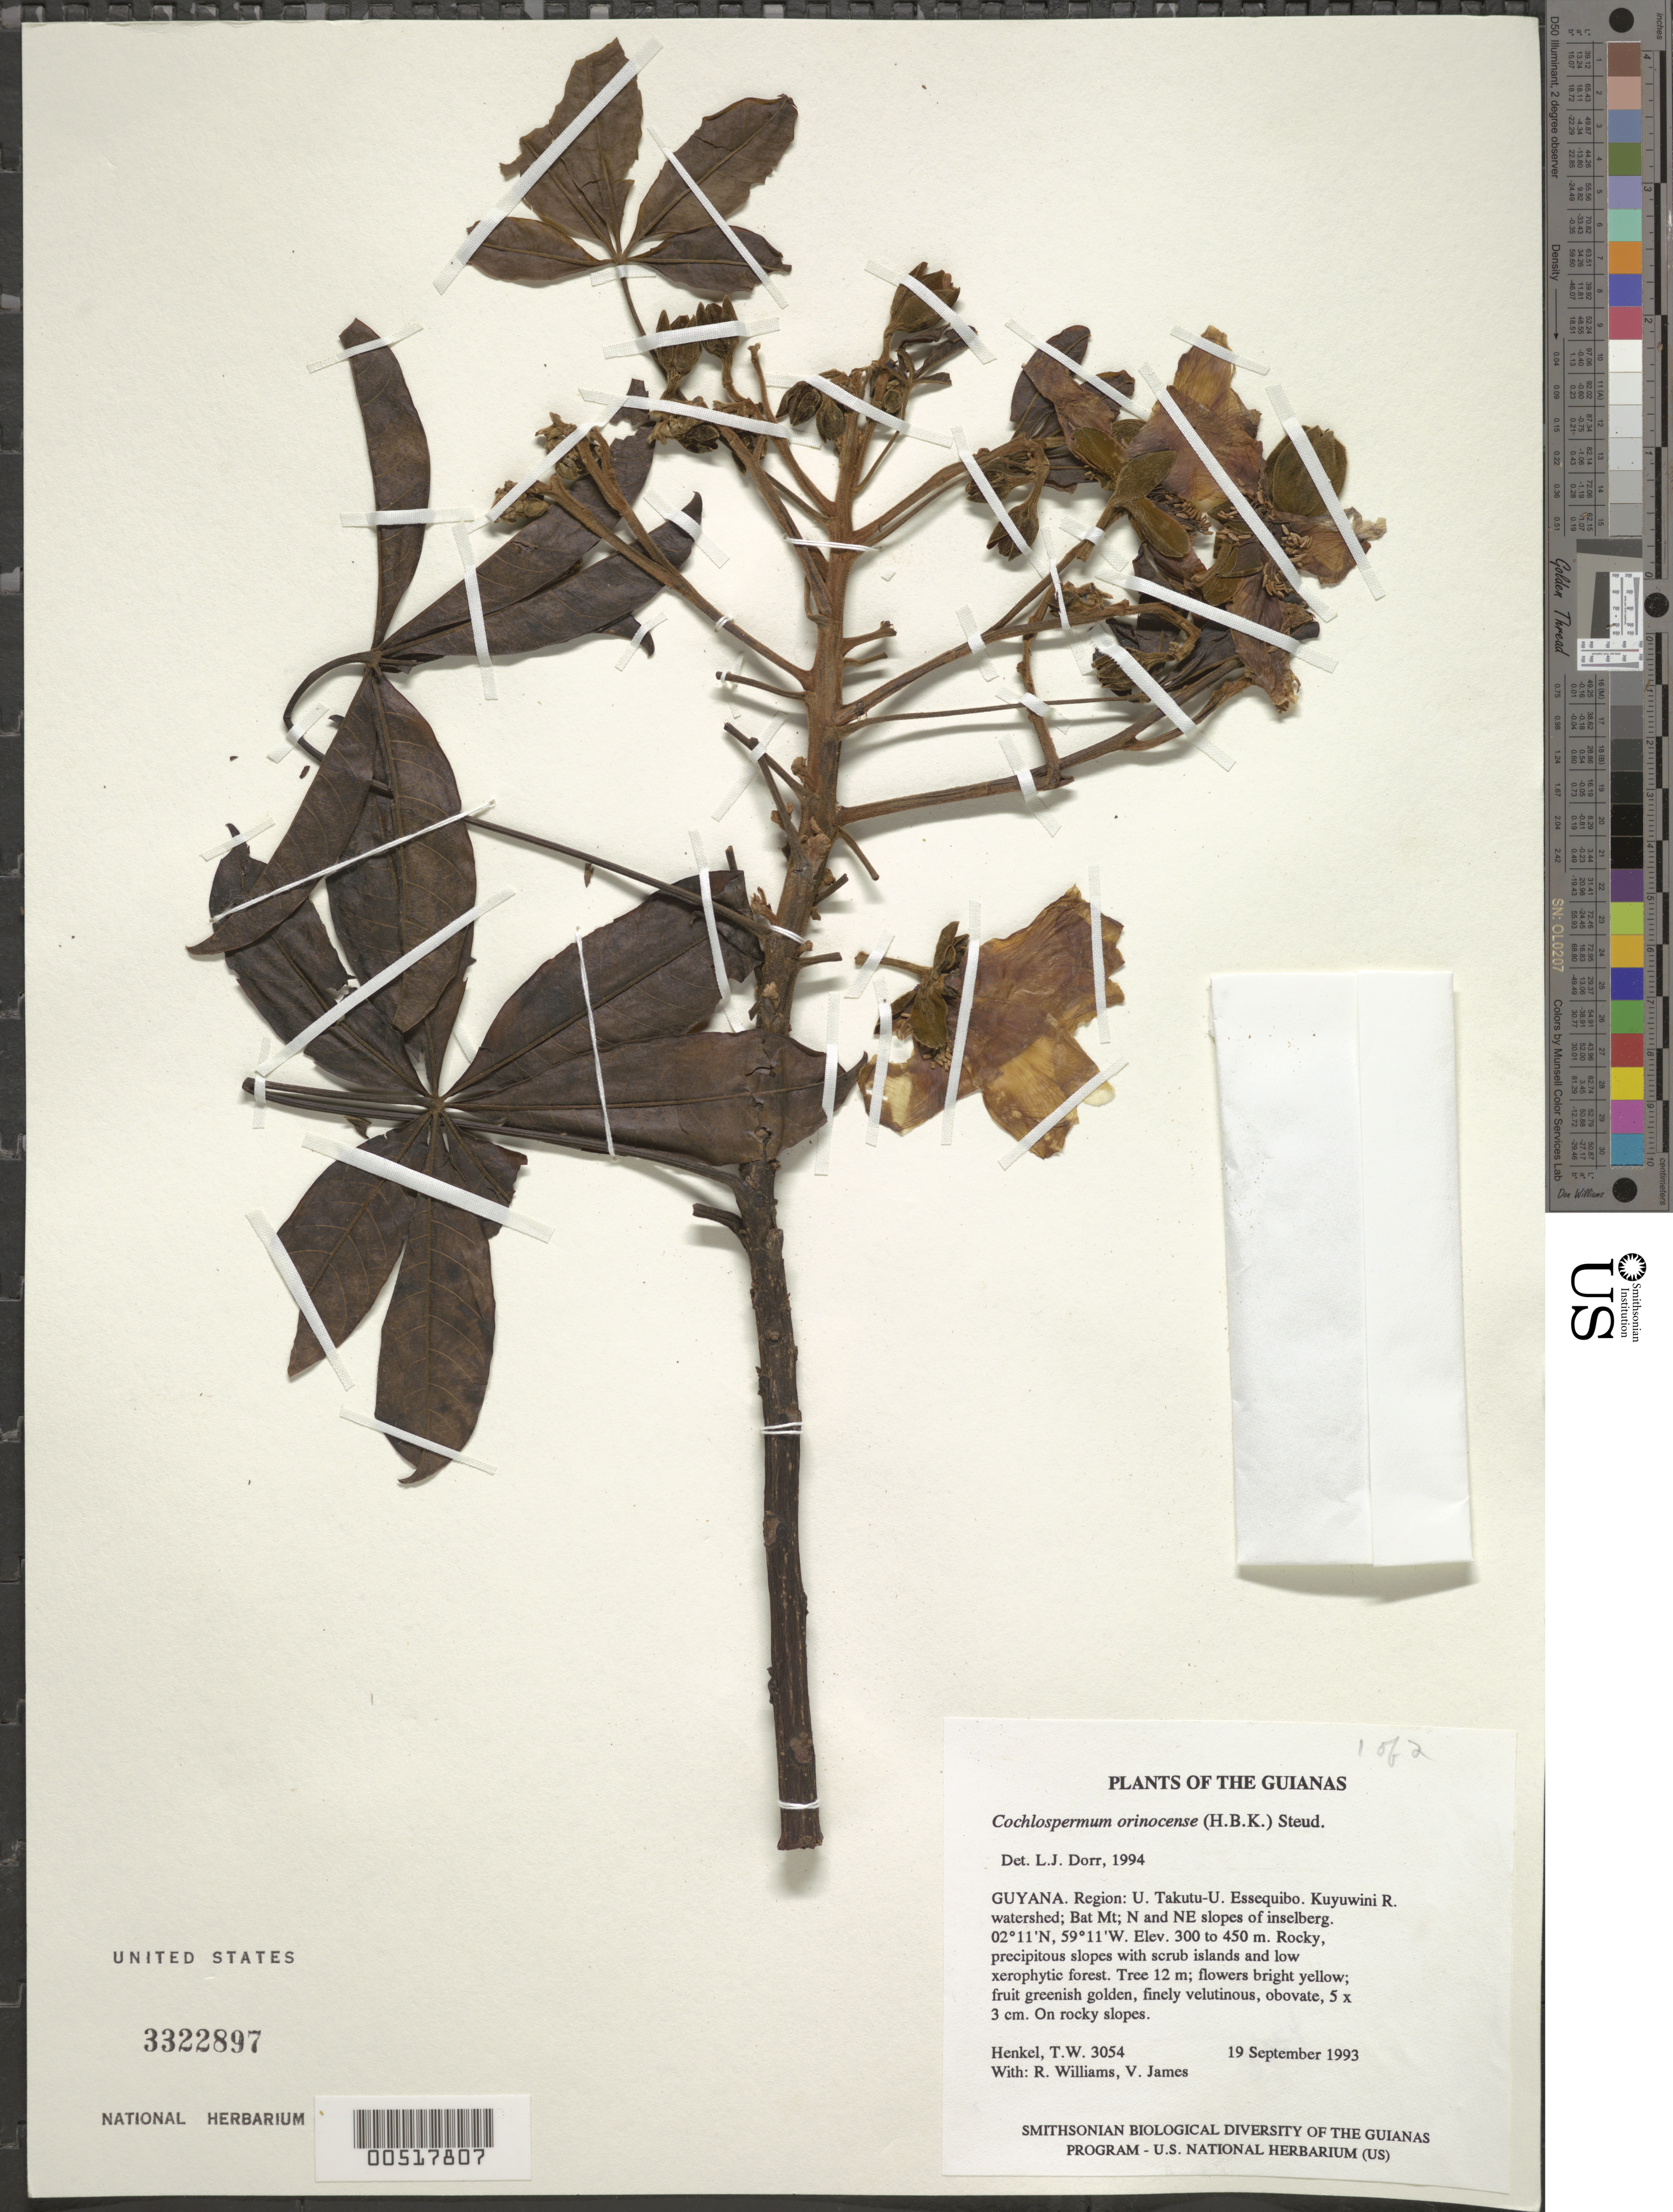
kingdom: Plantae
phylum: Tracheophyta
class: Magnoliopsida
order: Malvales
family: Cochlospermaceae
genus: Cochlospermum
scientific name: Cochlospermum orinocense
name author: (Kunth) Steud.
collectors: T. Henkel, R. Williams & V. James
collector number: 3054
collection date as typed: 19 September 1993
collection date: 1993-09-19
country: Guyana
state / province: U. Takutu-U. Essequibo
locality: Kuyuwini R. watershed; Bat Mt; N and NE slopes of inselberg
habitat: Rocky, precipitous slopes with scrub islands and low xerophytic forest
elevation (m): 300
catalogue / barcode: US 3322897